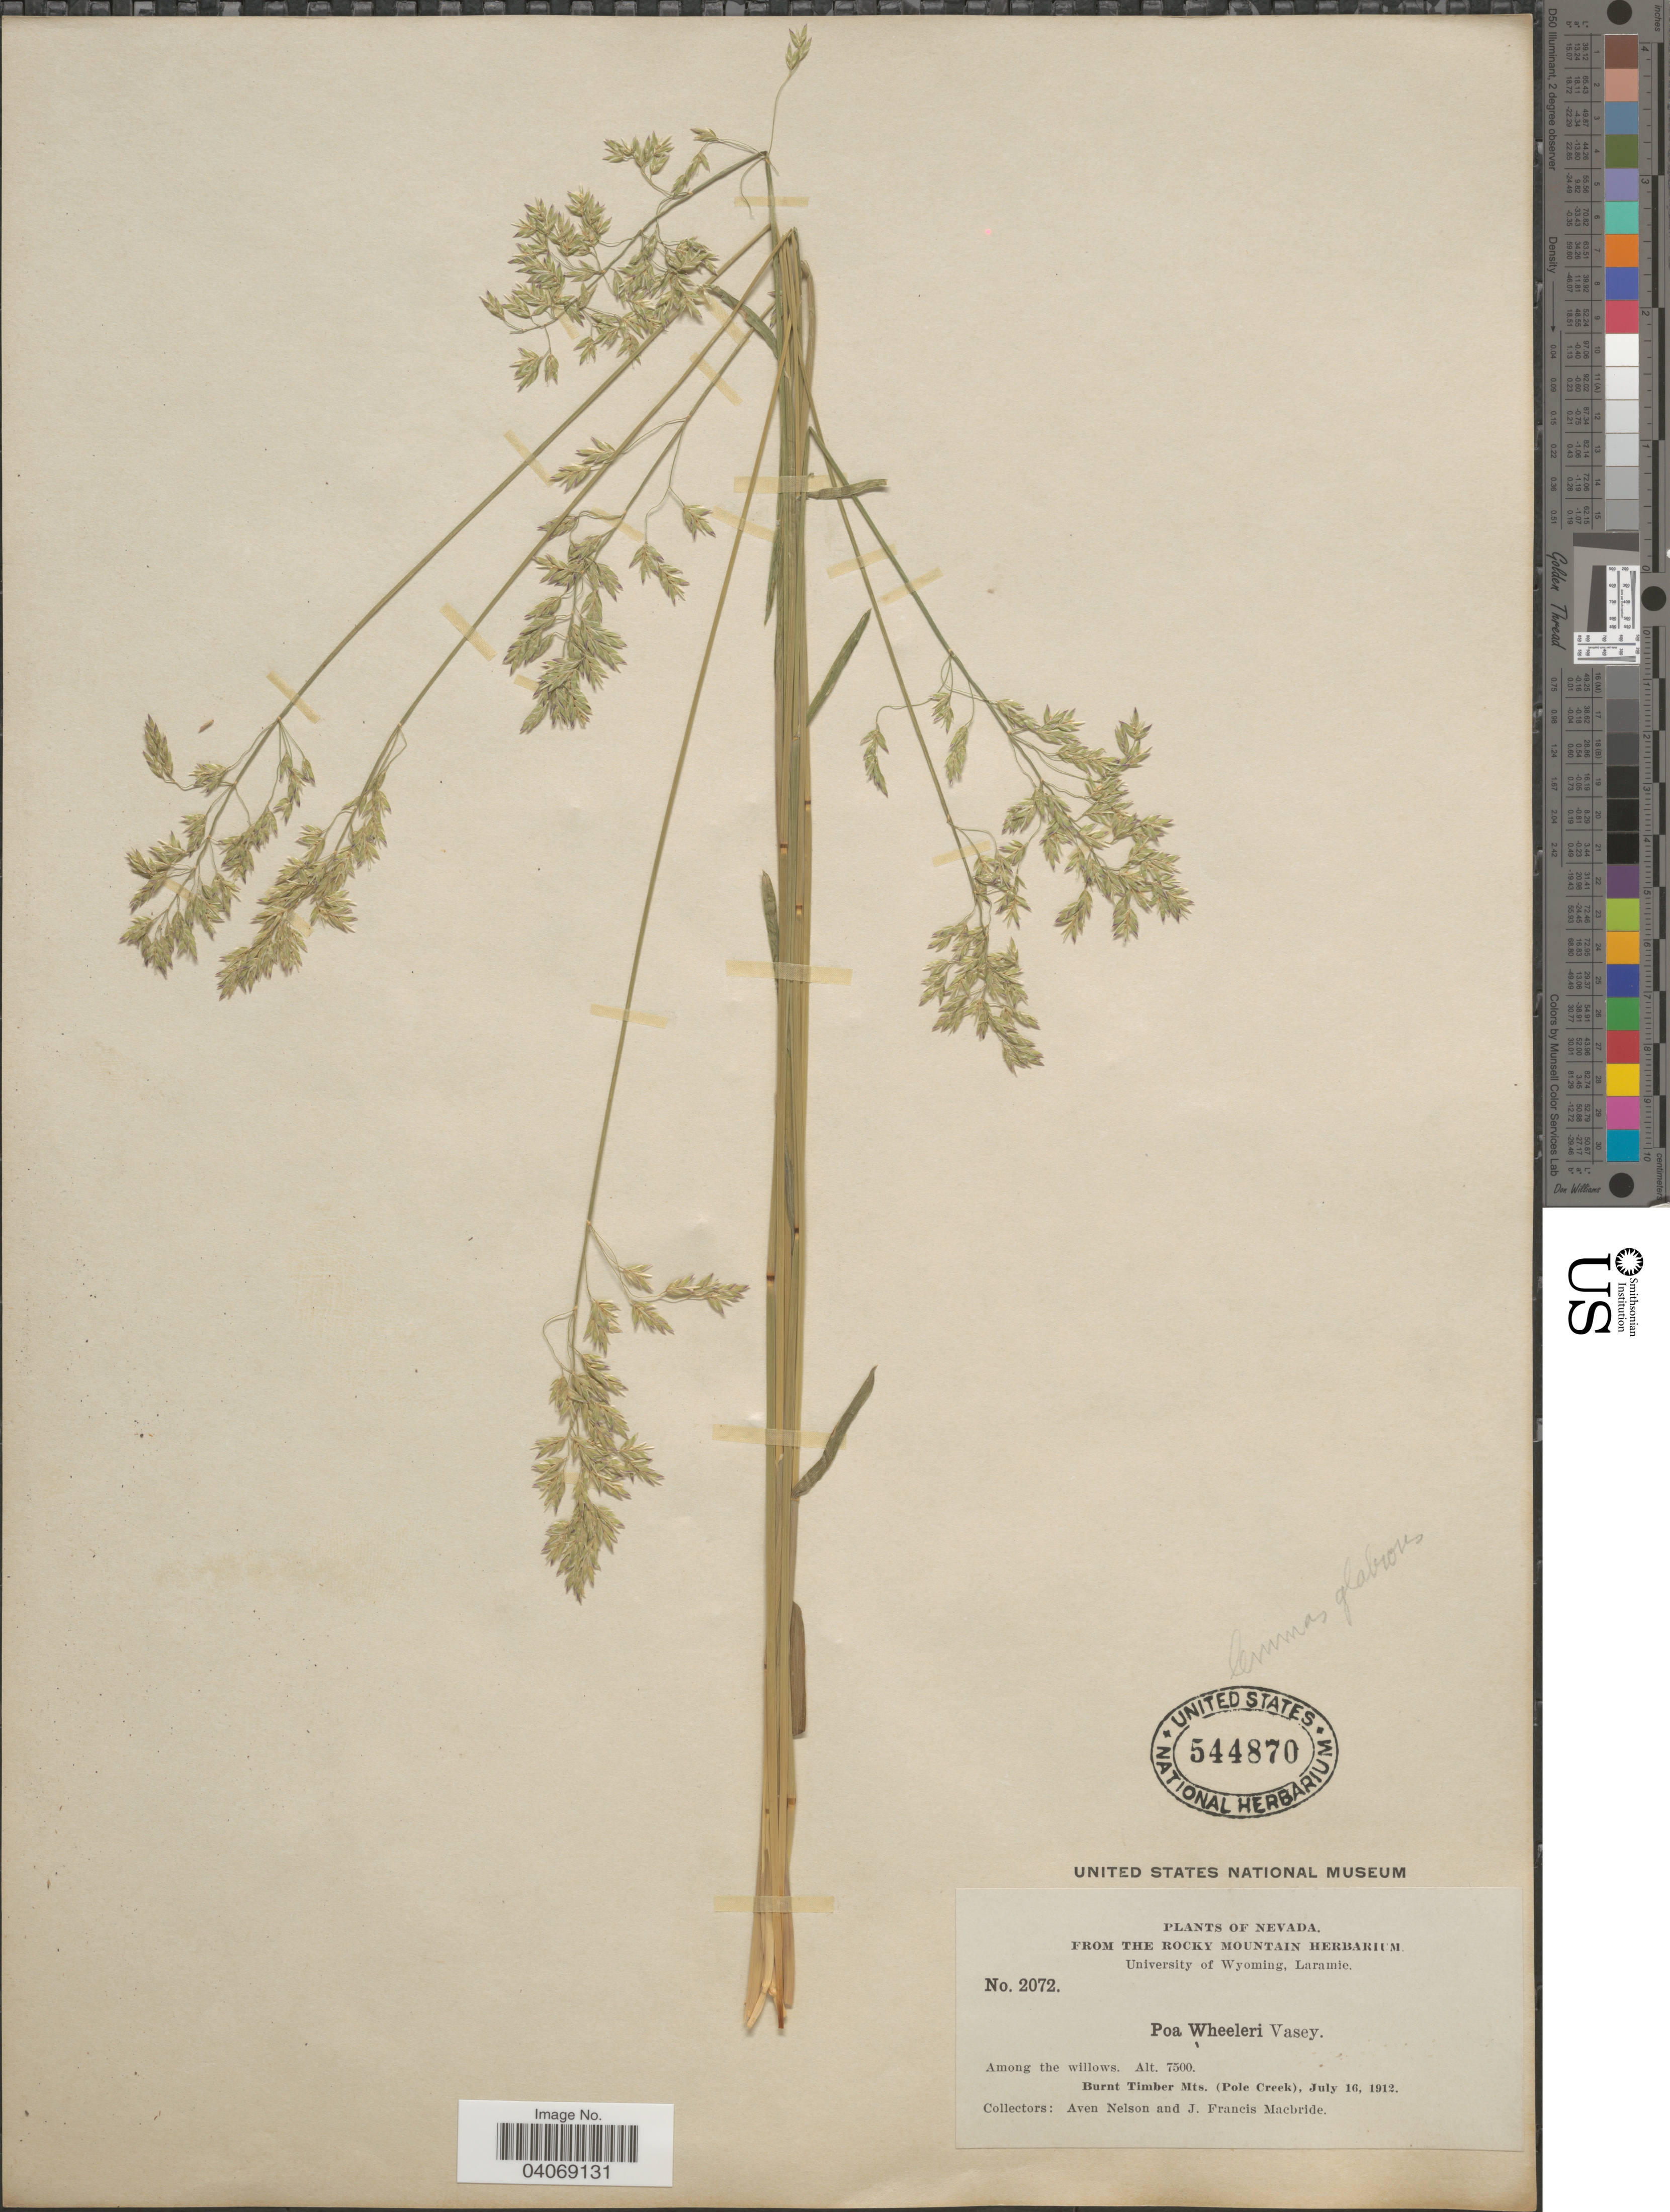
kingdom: Plantae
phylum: Tracheophyta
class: Liliopsida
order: Poales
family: Poaceae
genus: Poa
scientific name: Poa wheeleri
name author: Vasey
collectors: A. Nelson & J. F. Macbride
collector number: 2072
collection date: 1912-07-16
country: United States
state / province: Nevada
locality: Among the willows. Burnt Timber Mts. (Pole Creek).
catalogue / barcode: US 544870